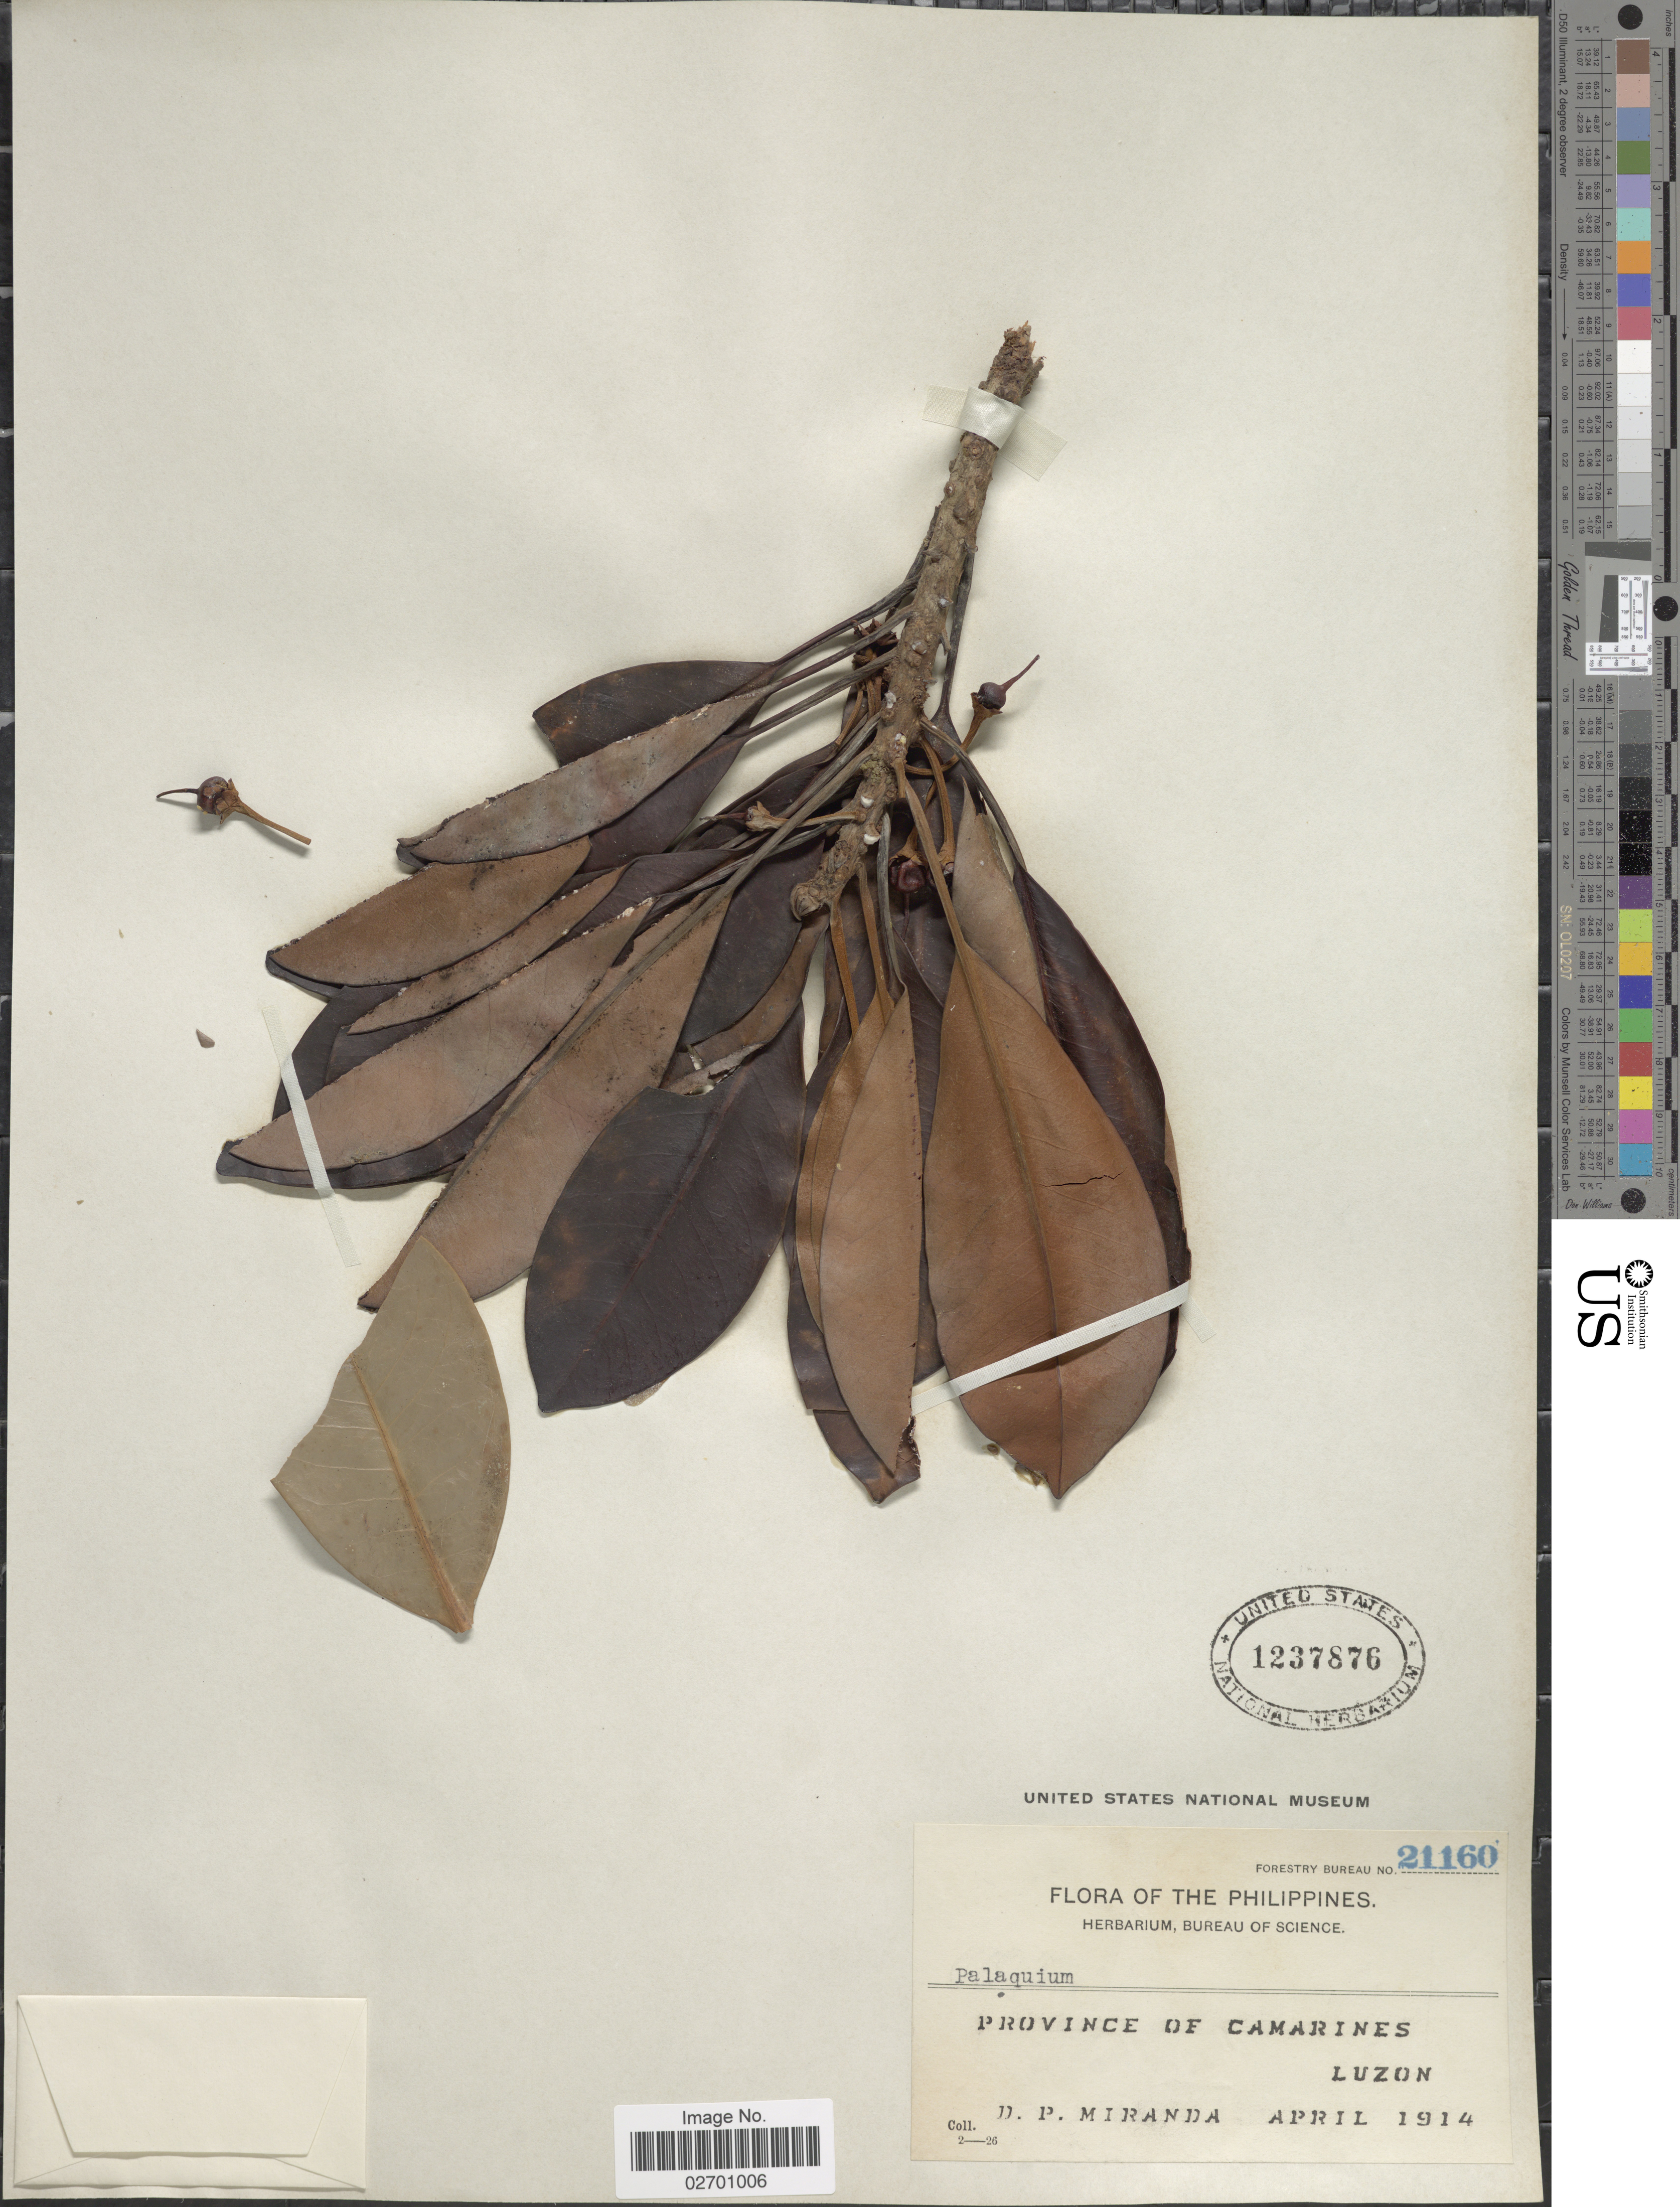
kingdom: Plantae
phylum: Tracheophyta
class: Magnoliopsida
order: Ericales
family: Sapotaceae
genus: Palaquium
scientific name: Palaquium sp.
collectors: D. P. Miranda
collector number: Forestry Bureau 21160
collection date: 1914-04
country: Philippines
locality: Province of Camarines. Luzon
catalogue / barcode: US 1237876